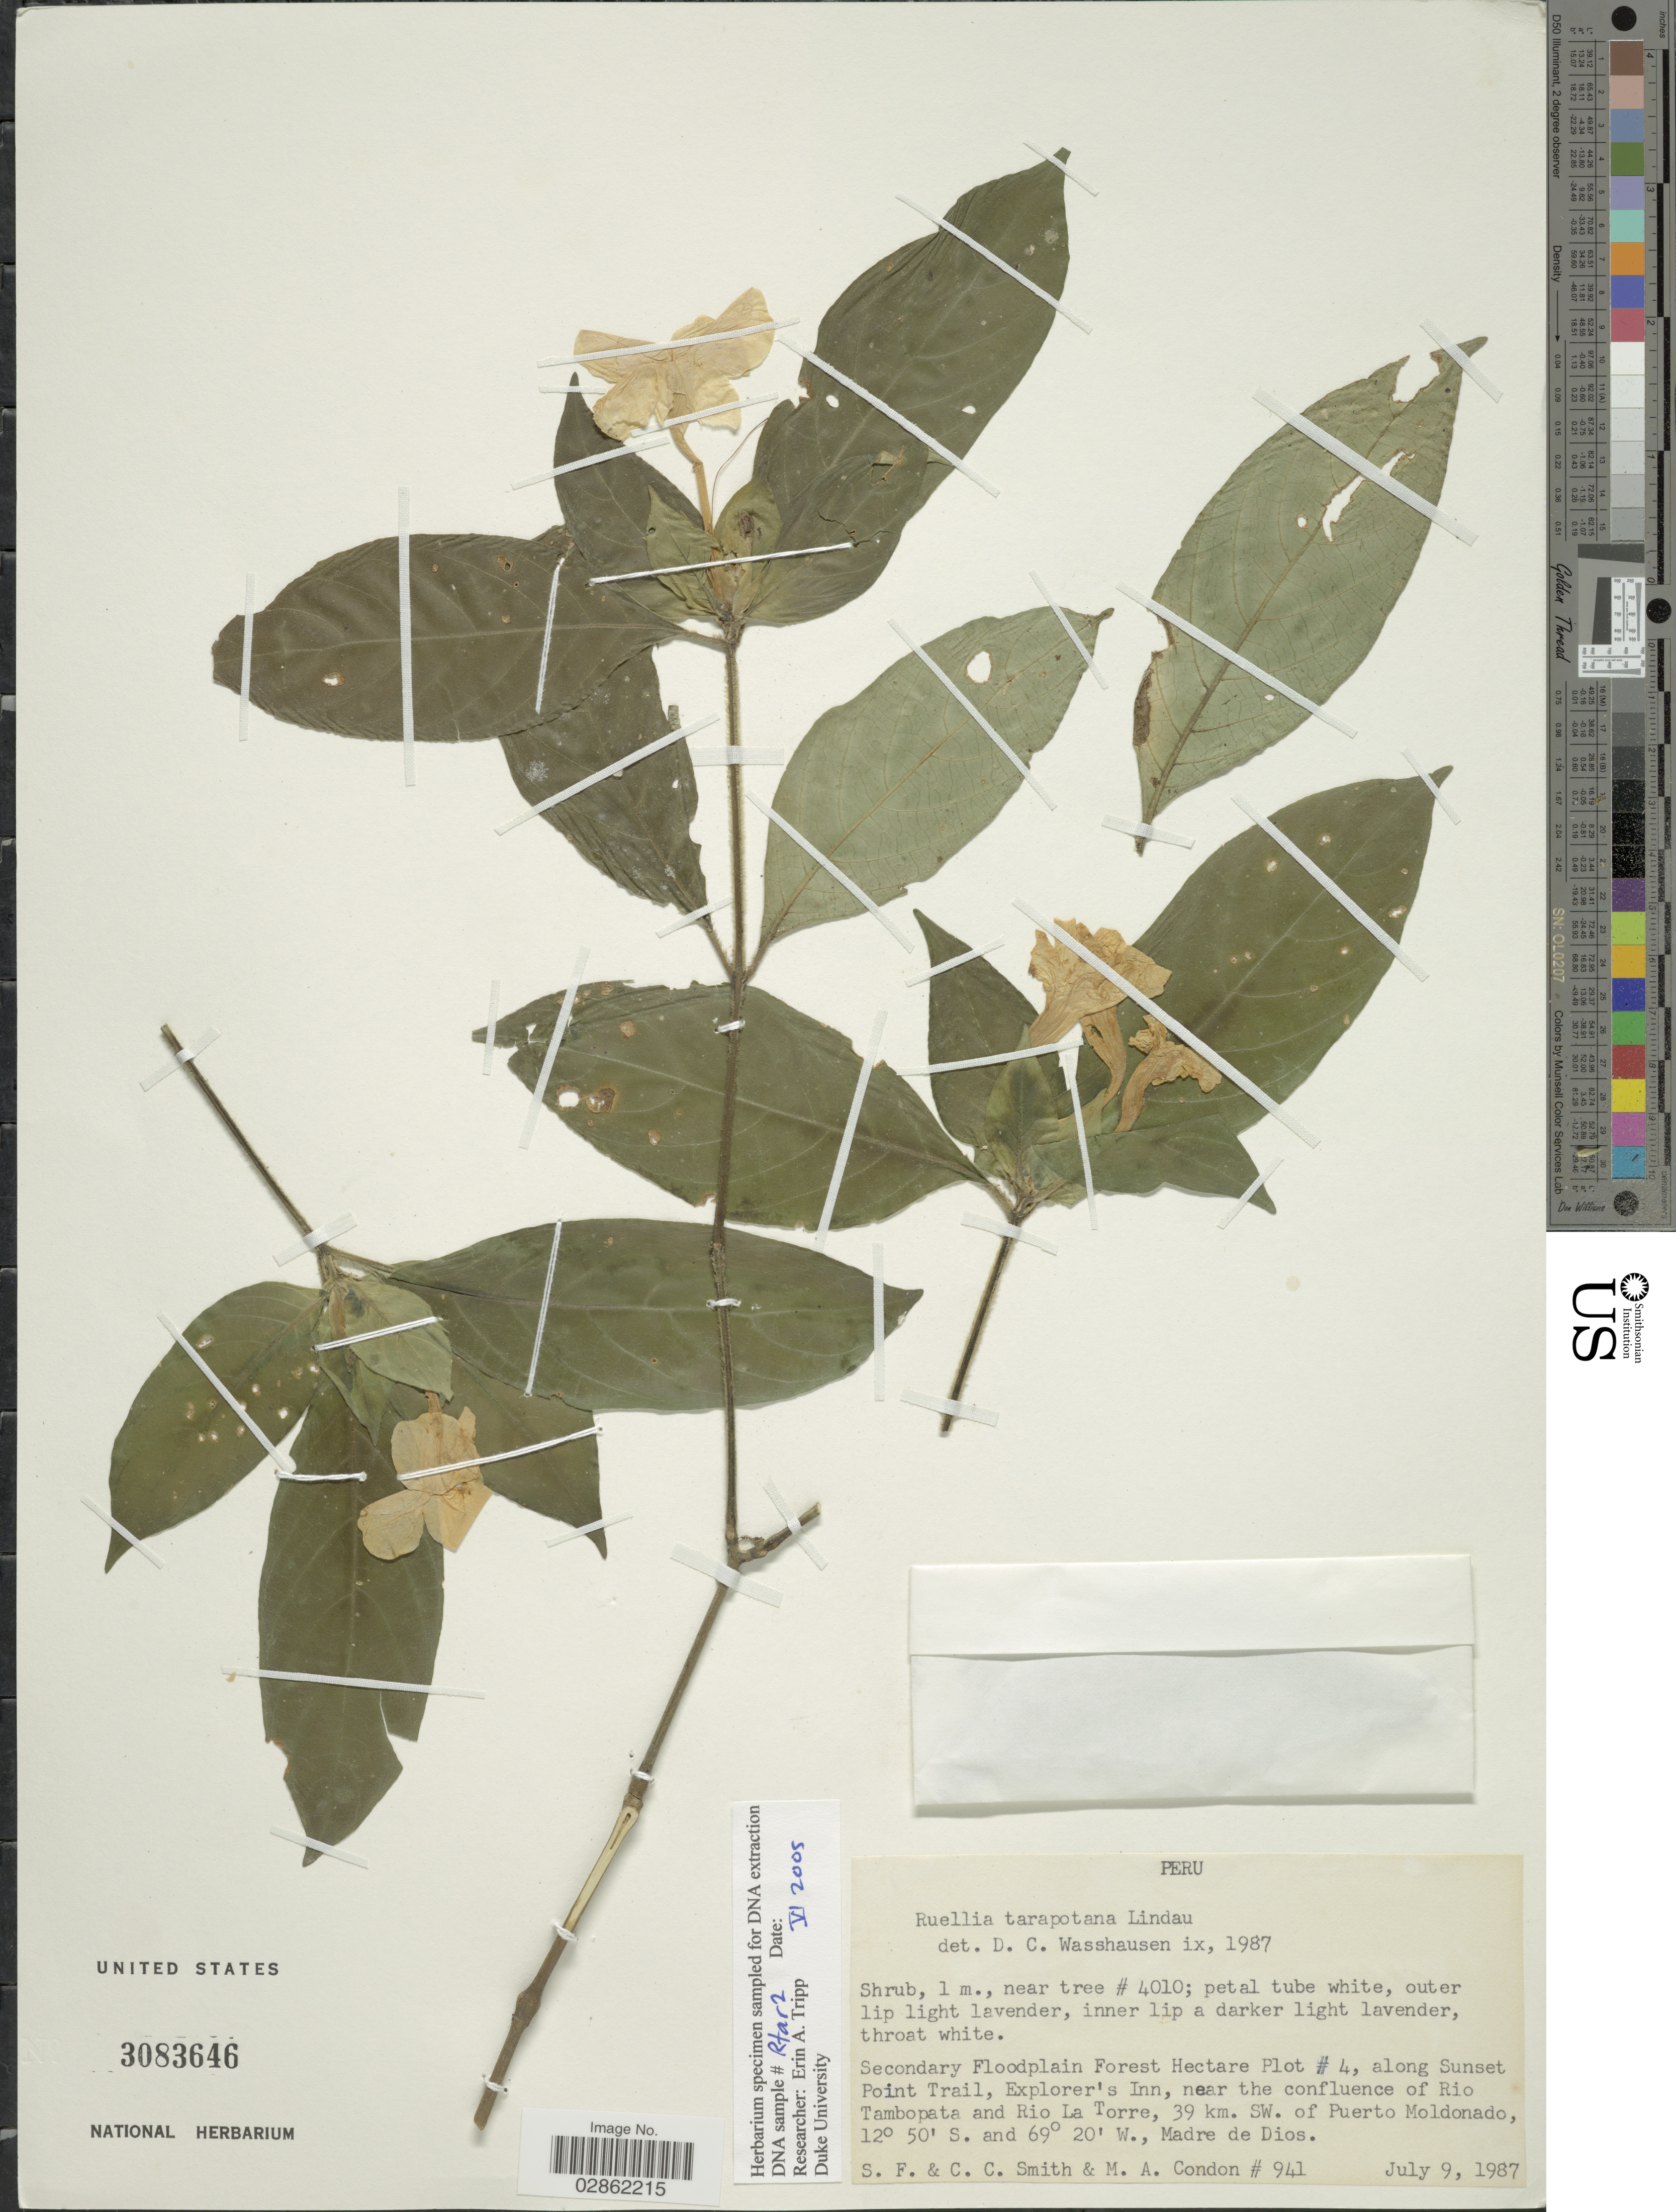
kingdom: Plantae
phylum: Tracheophyta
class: Magnoliopsida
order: Lamiales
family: Acanthaceae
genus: Ruellia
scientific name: Ruellia tarapotana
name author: Lindau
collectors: S.F. Smith, C. C. Smith & M. Condon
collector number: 941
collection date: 1987-07-09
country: Peru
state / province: Madre de Dios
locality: Secondary Floodplain Forest Hectare Plot #4, along Sunset Point Trail, Explorer's Inn, near the confluence of Rio Tambopata and Rio La Torre, 39 km. SW. of Puerto Moldonado.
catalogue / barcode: US 3083646